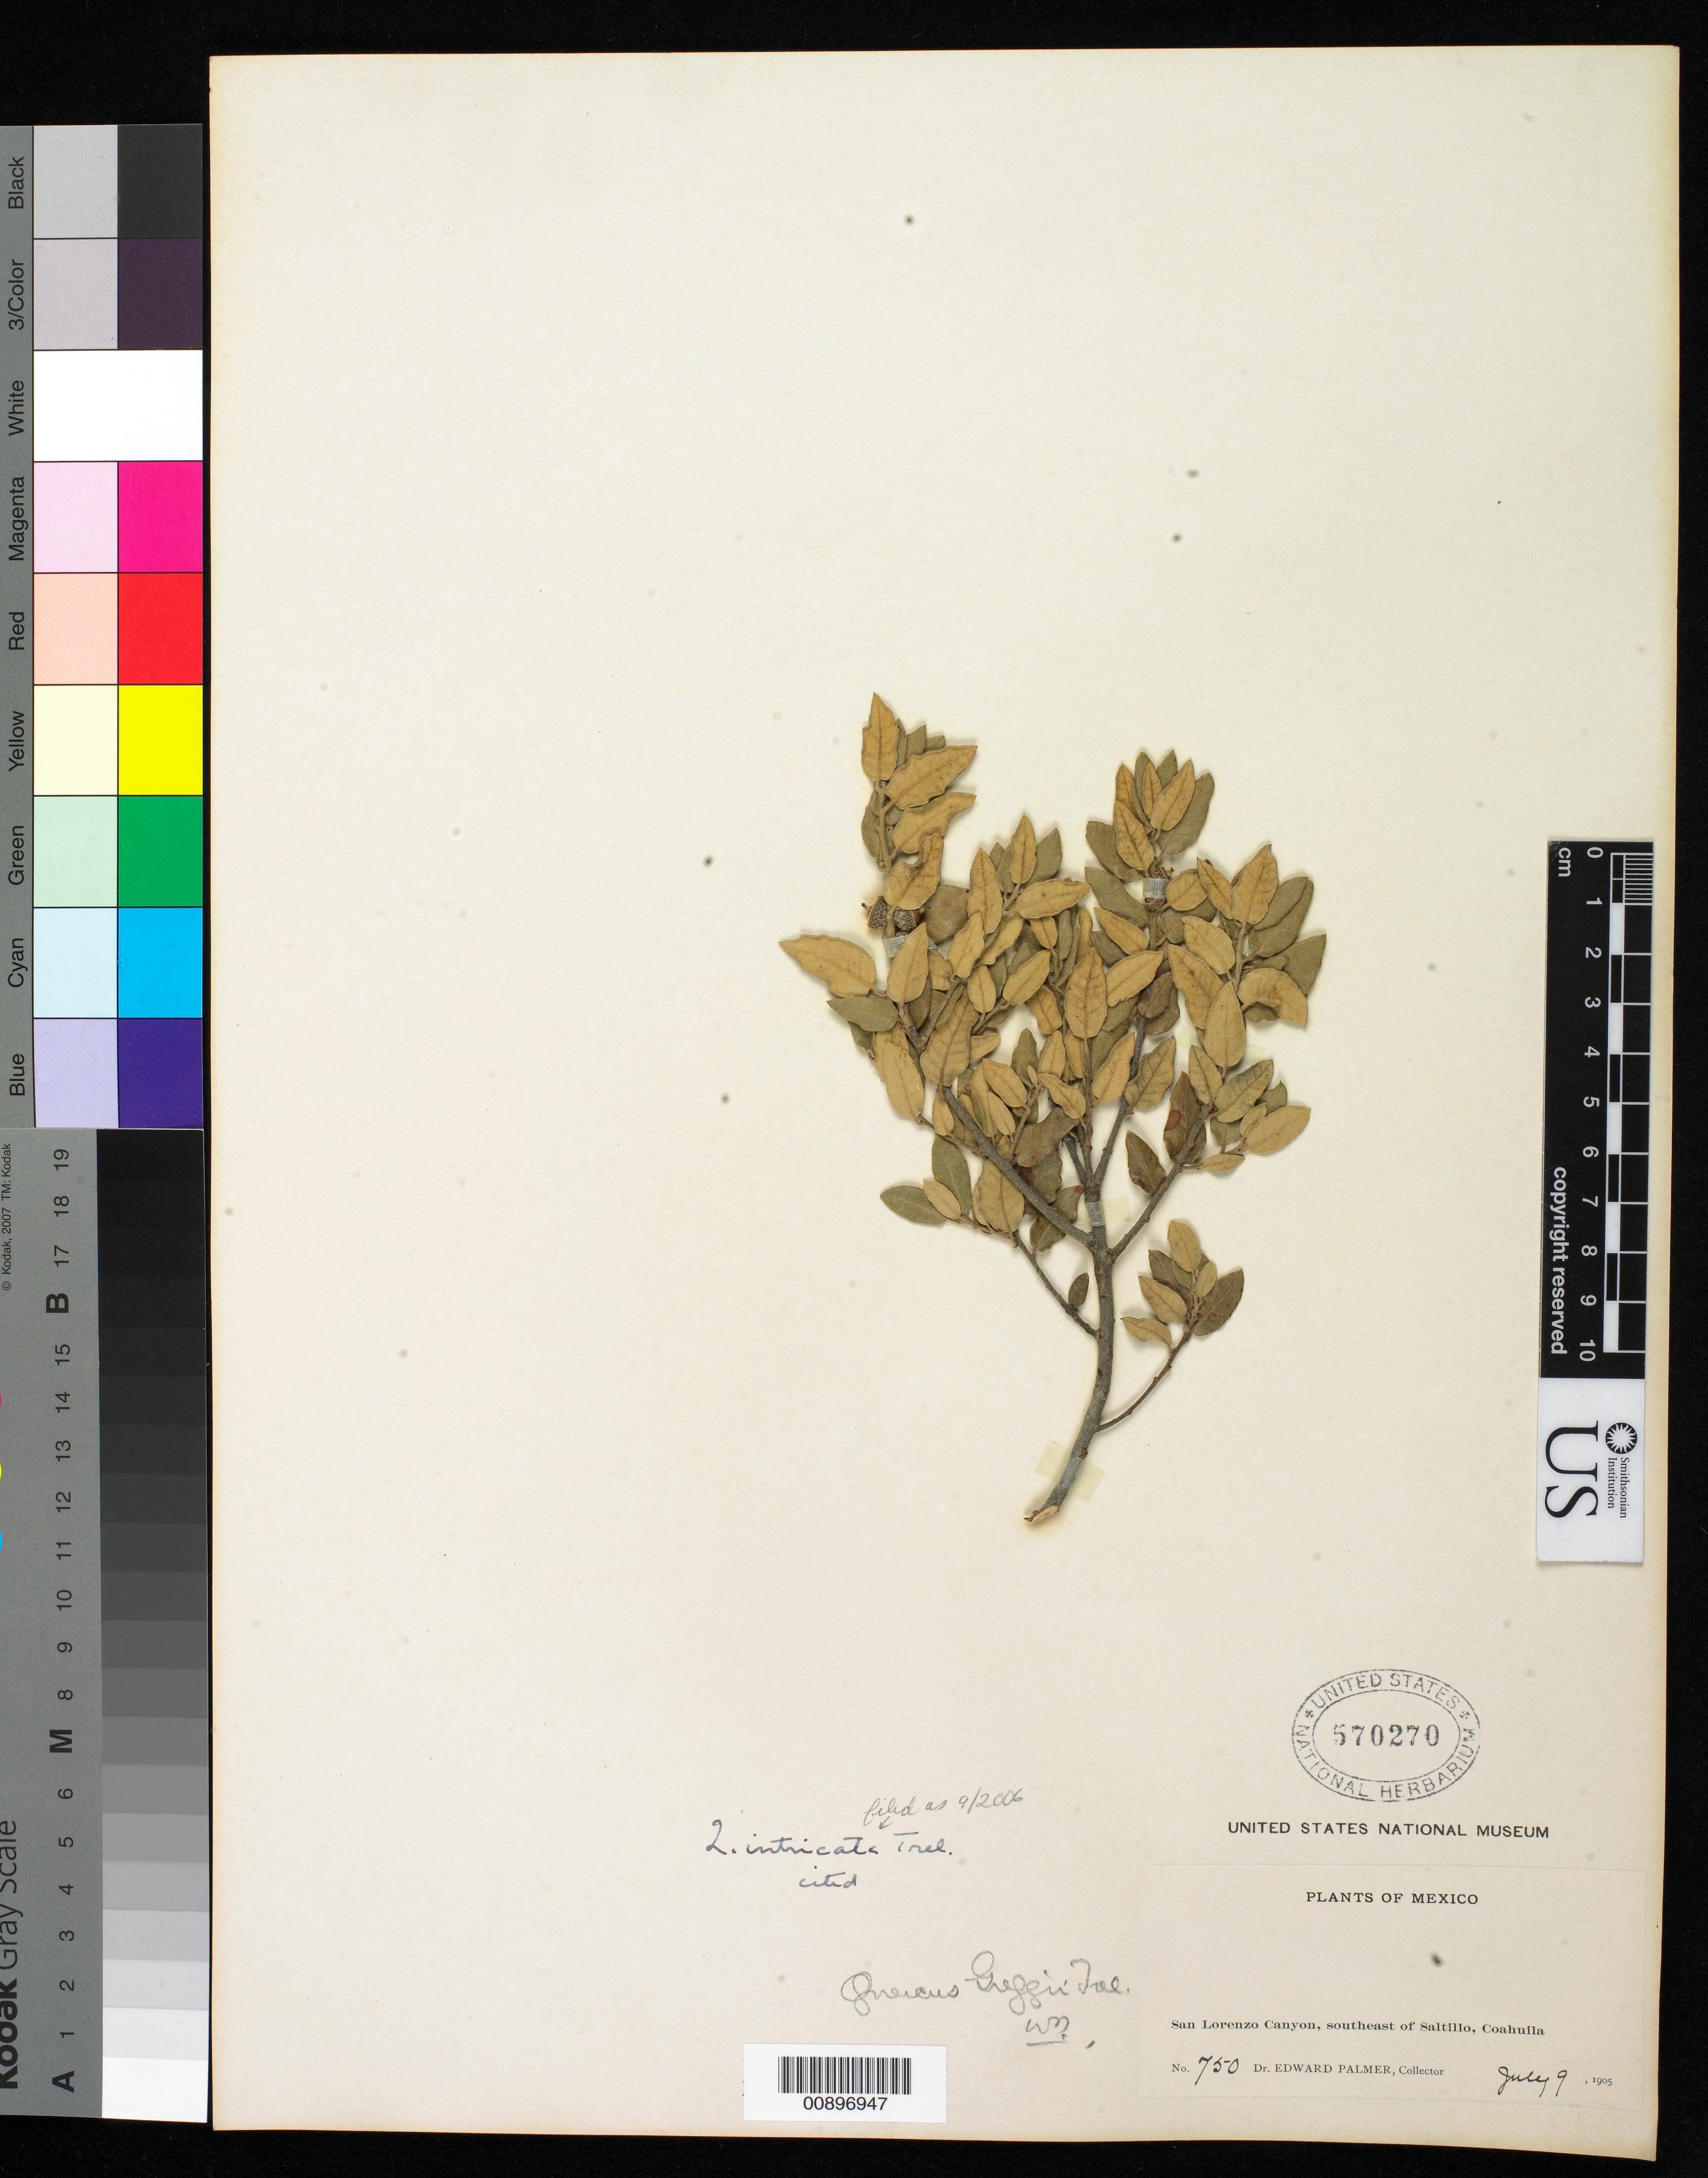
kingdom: Plantae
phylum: Tracheophyta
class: Magnoliopsida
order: Fagales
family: Fagaceae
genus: Quercus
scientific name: Quercus intricata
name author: Trel.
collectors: E. Palmer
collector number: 750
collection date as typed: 09 Jul 1905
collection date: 1905-07-09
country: Mexico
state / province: Coahuila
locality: San Lorenzo Canyon, southeast of Saltillo, Coahuila.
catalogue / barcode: US 570270